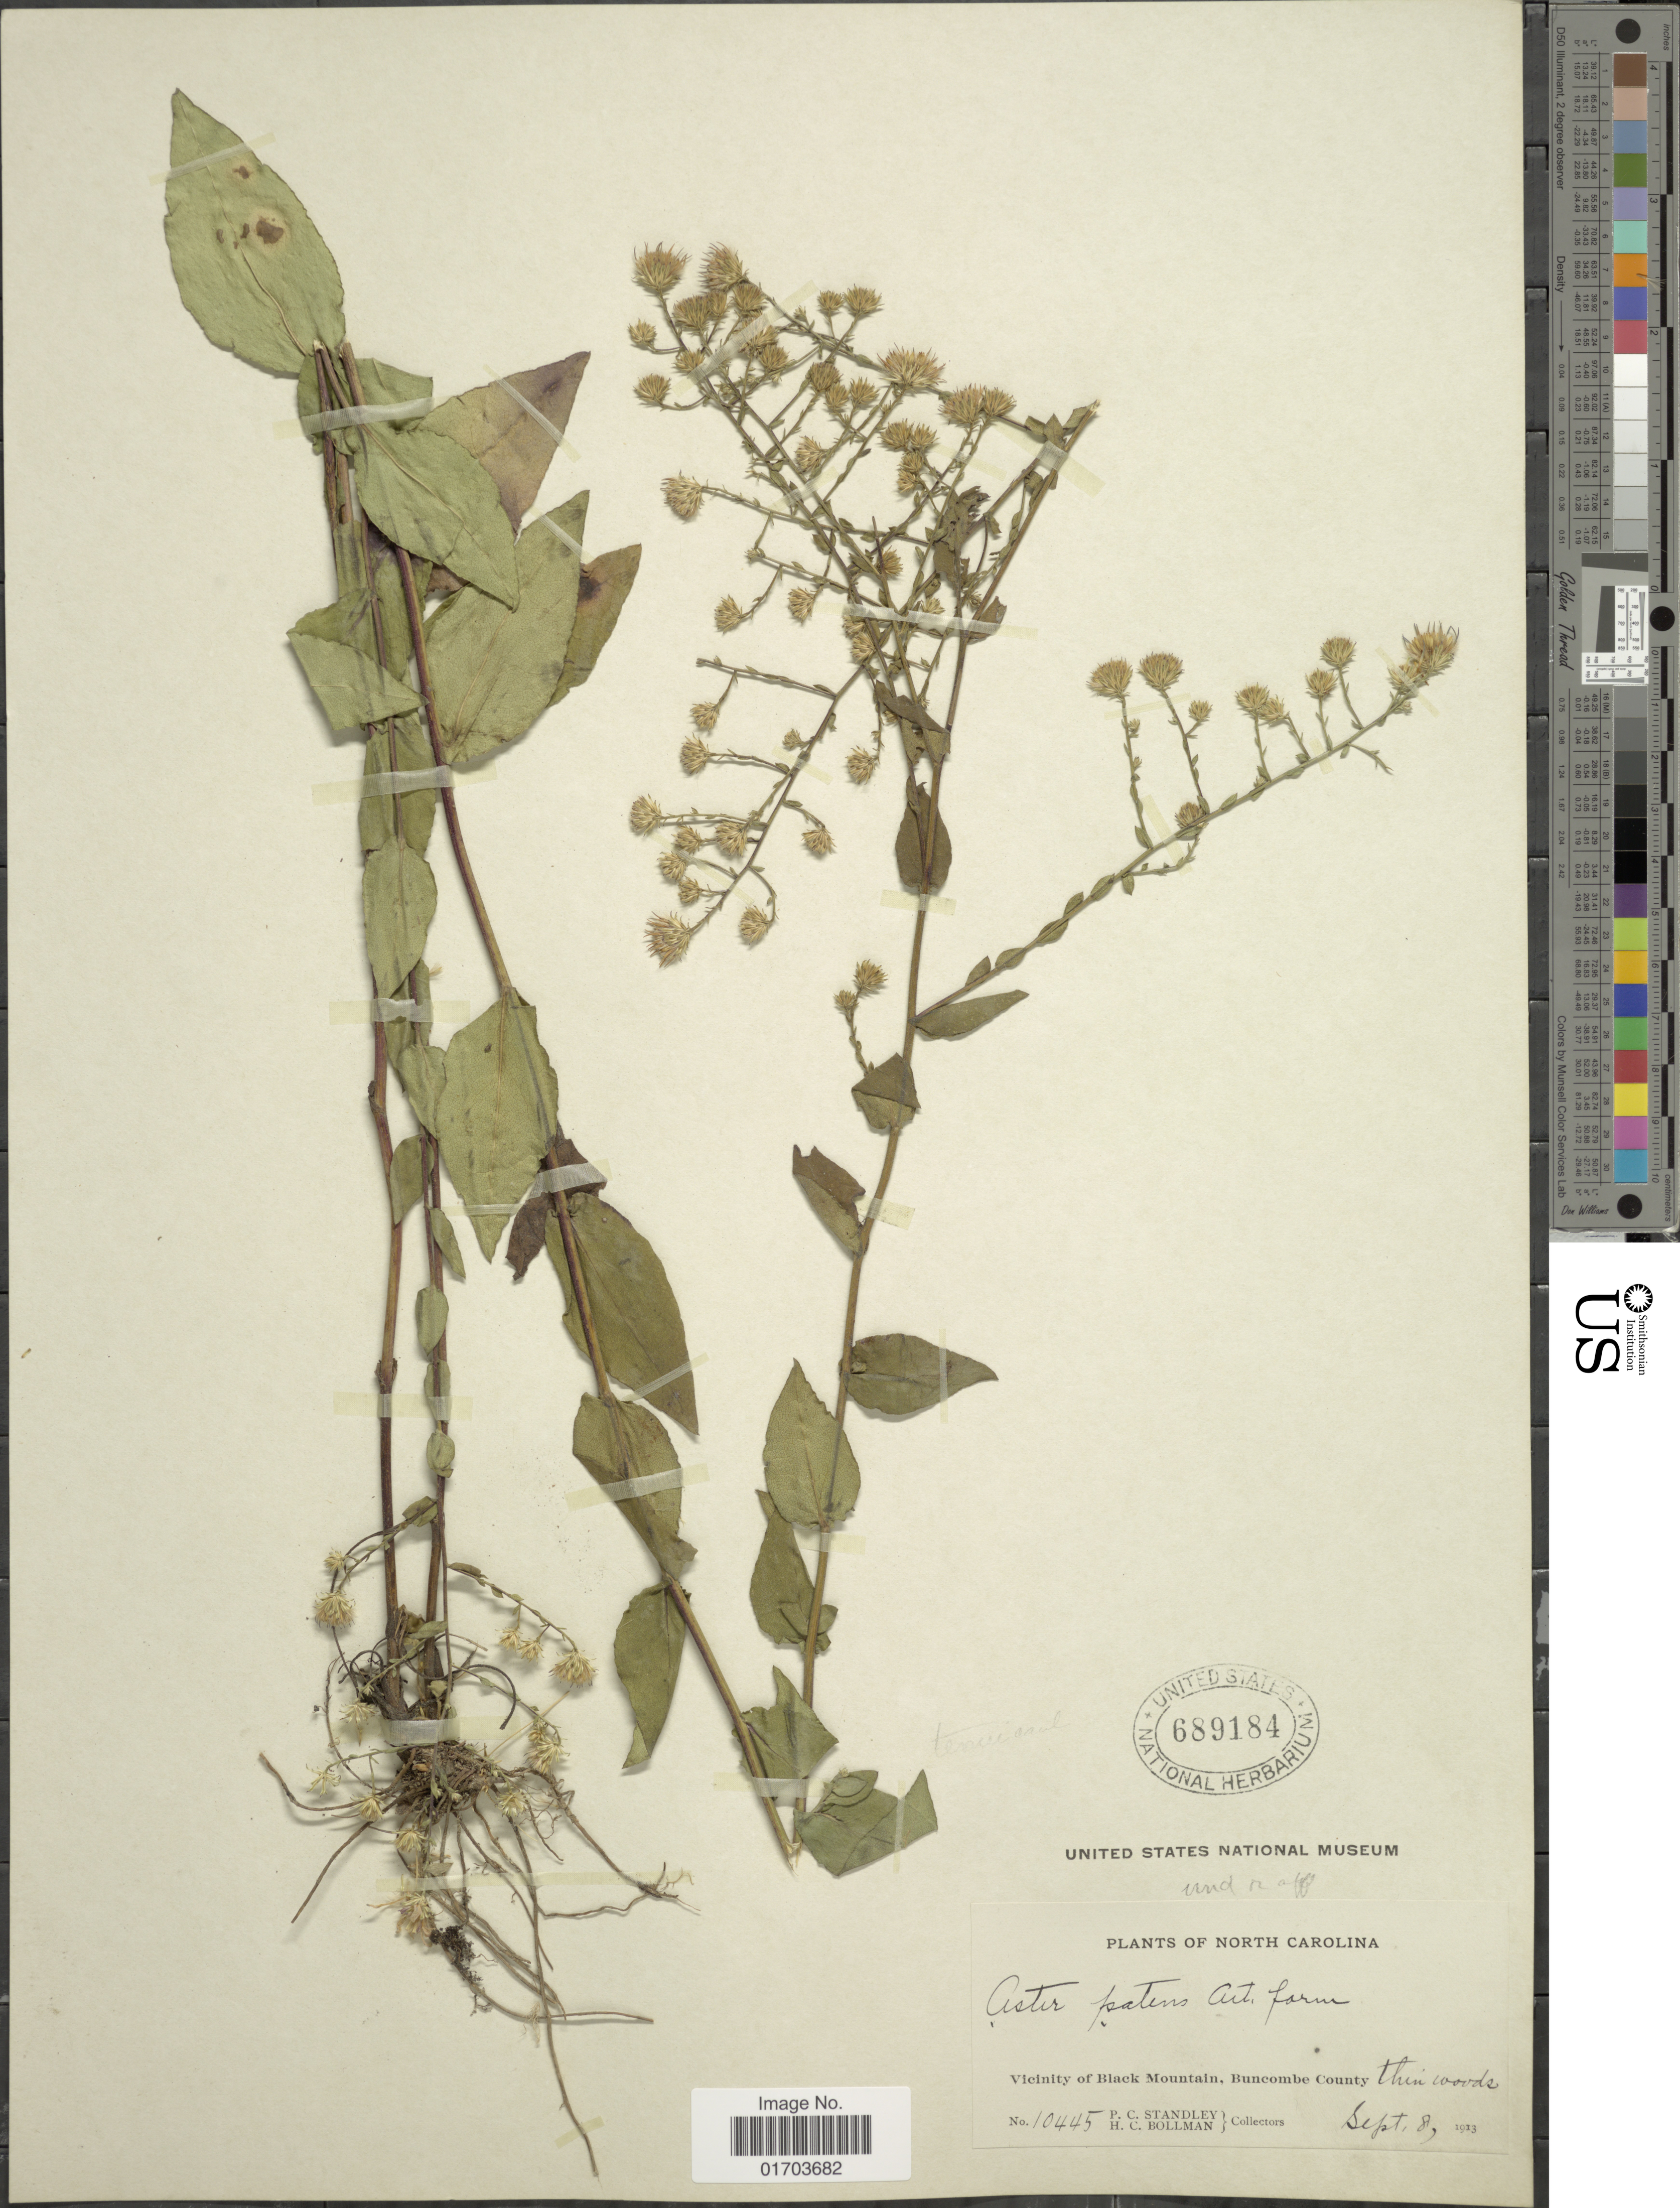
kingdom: Plantae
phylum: Tracheophyta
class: Magnoliopsida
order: Asterales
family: Asteraceae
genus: Symphyotrichum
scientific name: Symphyotrichum undulatum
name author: (L.) G.L. Nesom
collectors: P. C. Standley & H. C. Bollman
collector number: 10445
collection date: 1913-09-08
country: United States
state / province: North Carolina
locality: North Caroline. Vicinity of Black Mountain, Buncombe County, thin woods.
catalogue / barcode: US 689184